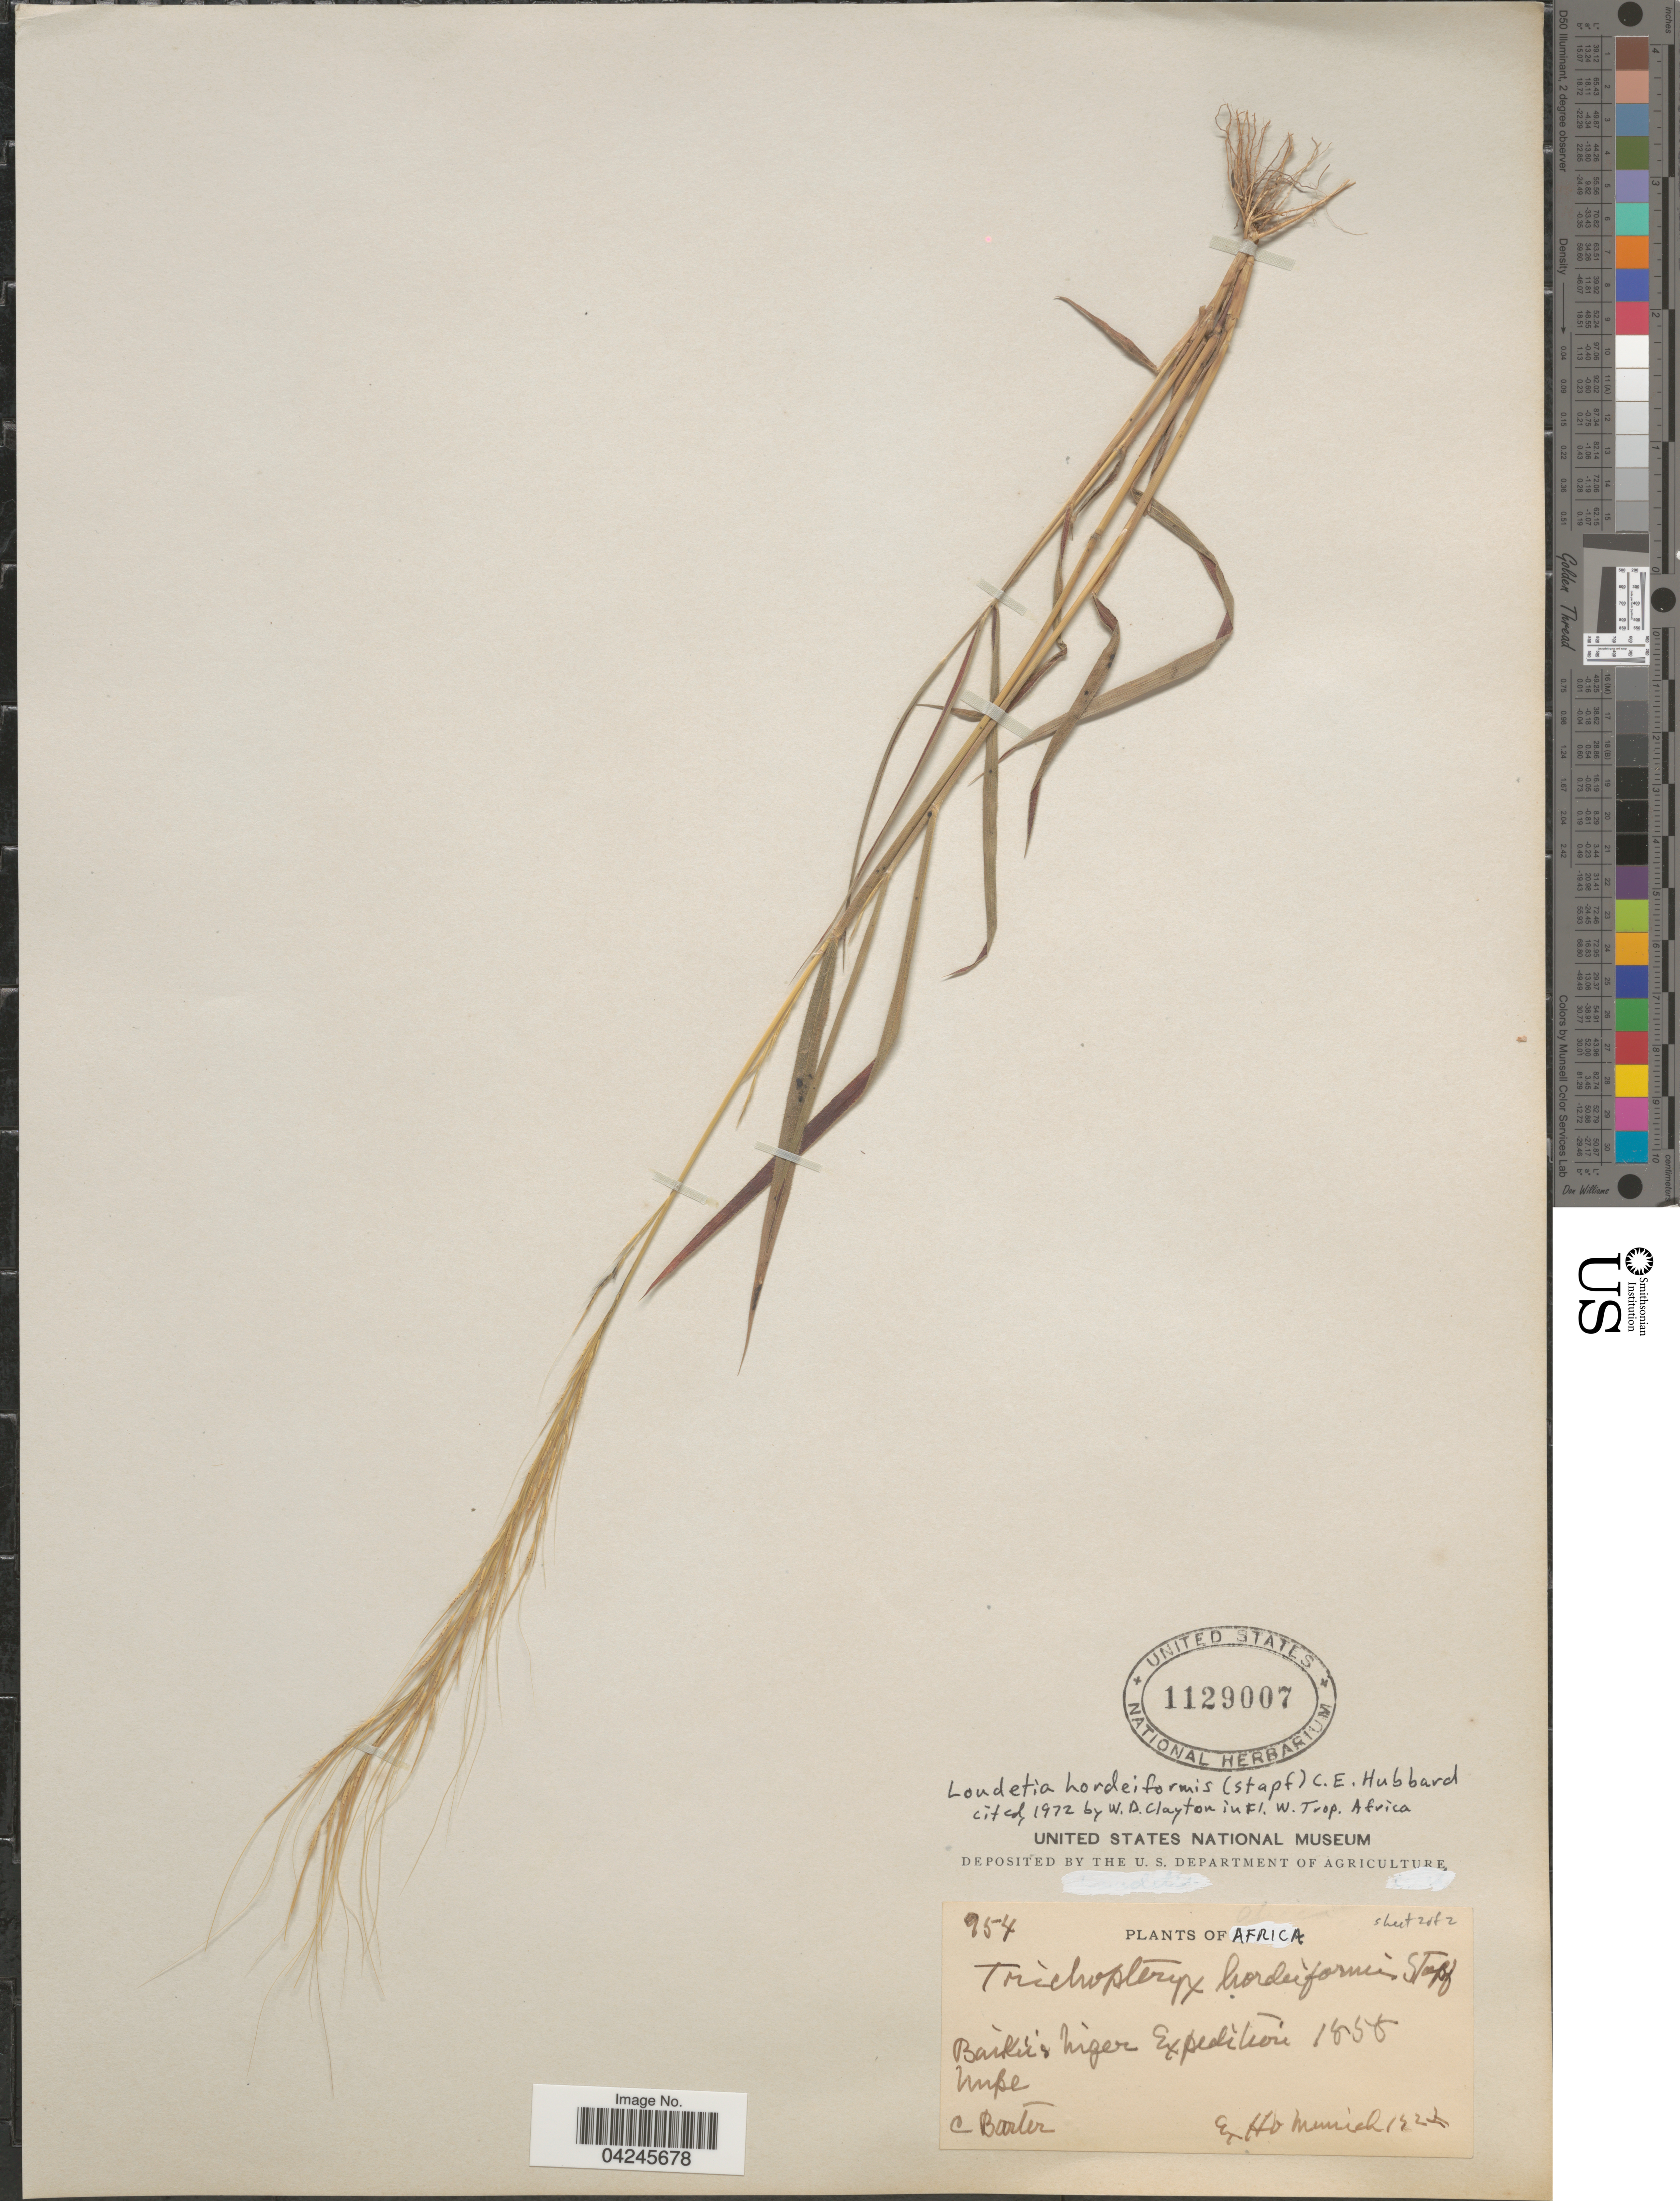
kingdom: Plantae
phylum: Tracheophyta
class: Liliopsida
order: Poales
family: Poaceae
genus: Loudetia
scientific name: Loudetia hordeiformis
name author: (Stapf) C. E. Hubb.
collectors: C. Barter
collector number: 954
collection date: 1855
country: Niger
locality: Baikie's Niger Expedition 1858. Nupe.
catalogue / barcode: US 1129007